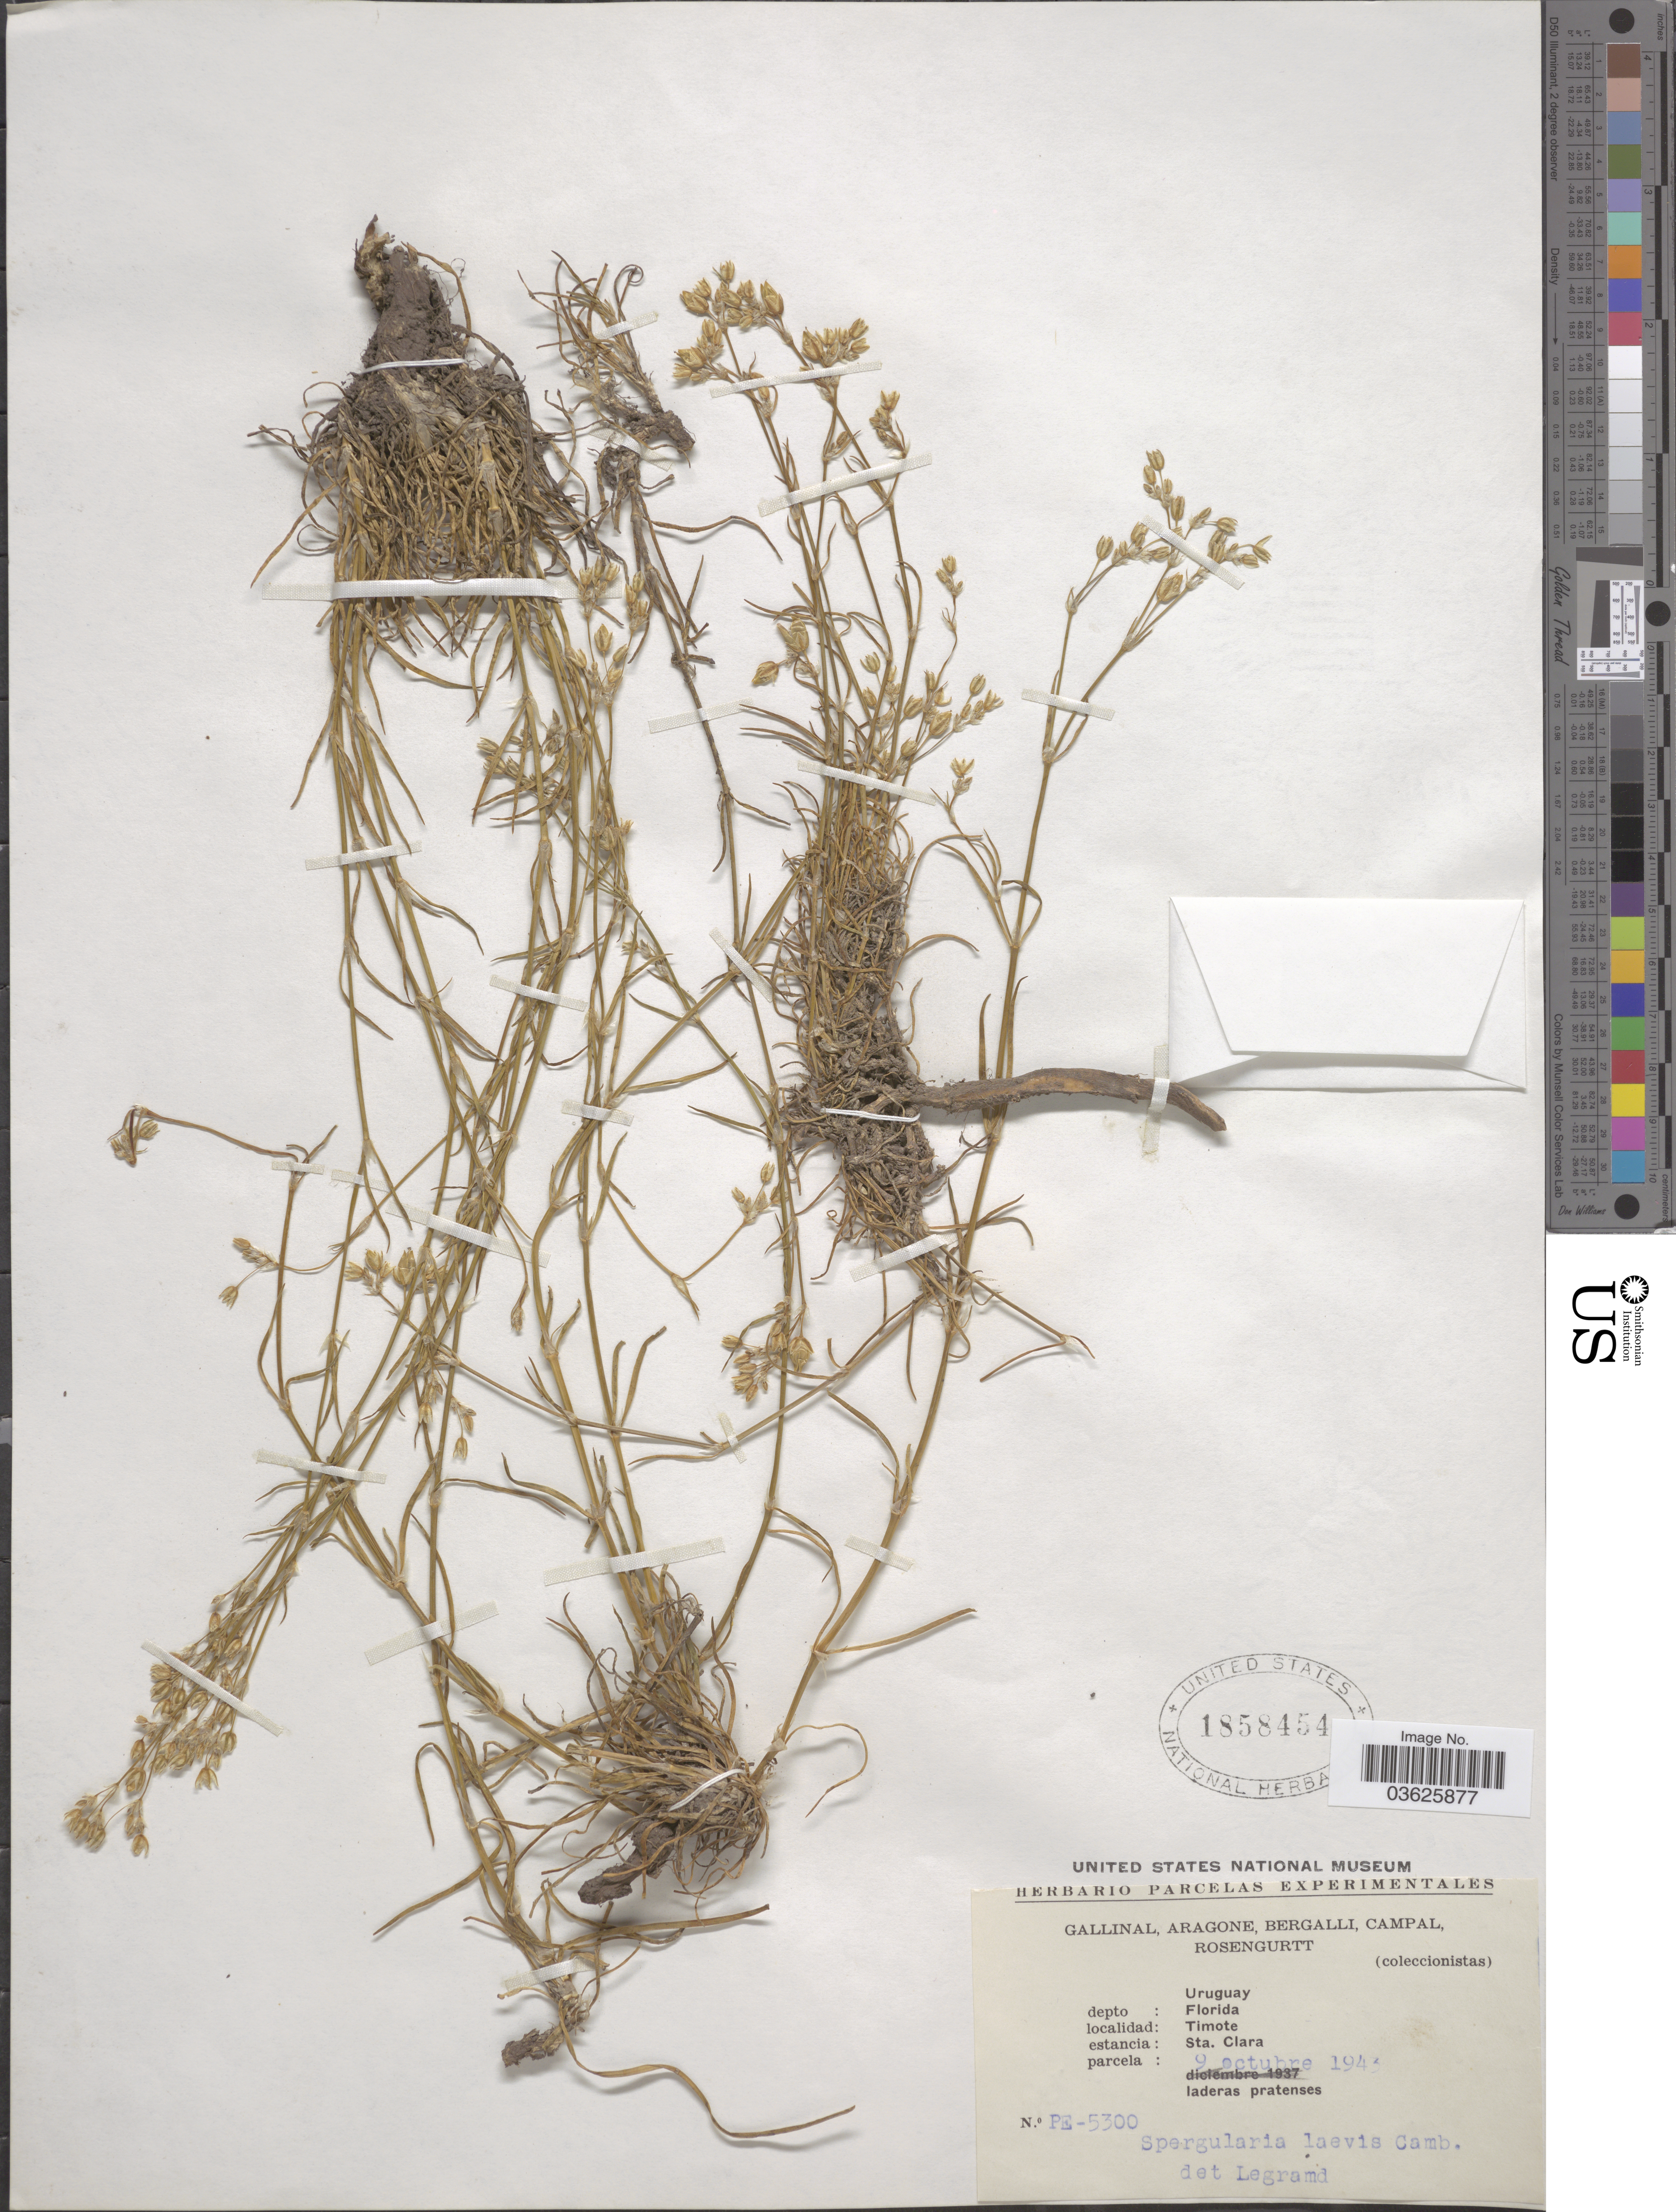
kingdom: Plantae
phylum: Tracheophyta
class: Magnoliopsida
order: Caryophyllales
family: Caryophyllaceae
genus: Spergularia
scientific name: Spergularia laevis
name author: (Cambess.) D. Dietr.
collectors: -. Gallinal, -- Aragone, -- Bergalli, -- Campal & Rosengurtt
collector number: PE-5300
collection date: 1943-10-09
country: Uruguay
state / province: Florida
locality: Depto: Florida. Timote. Estancia: Sta. Clara.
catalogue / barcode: US 1858454